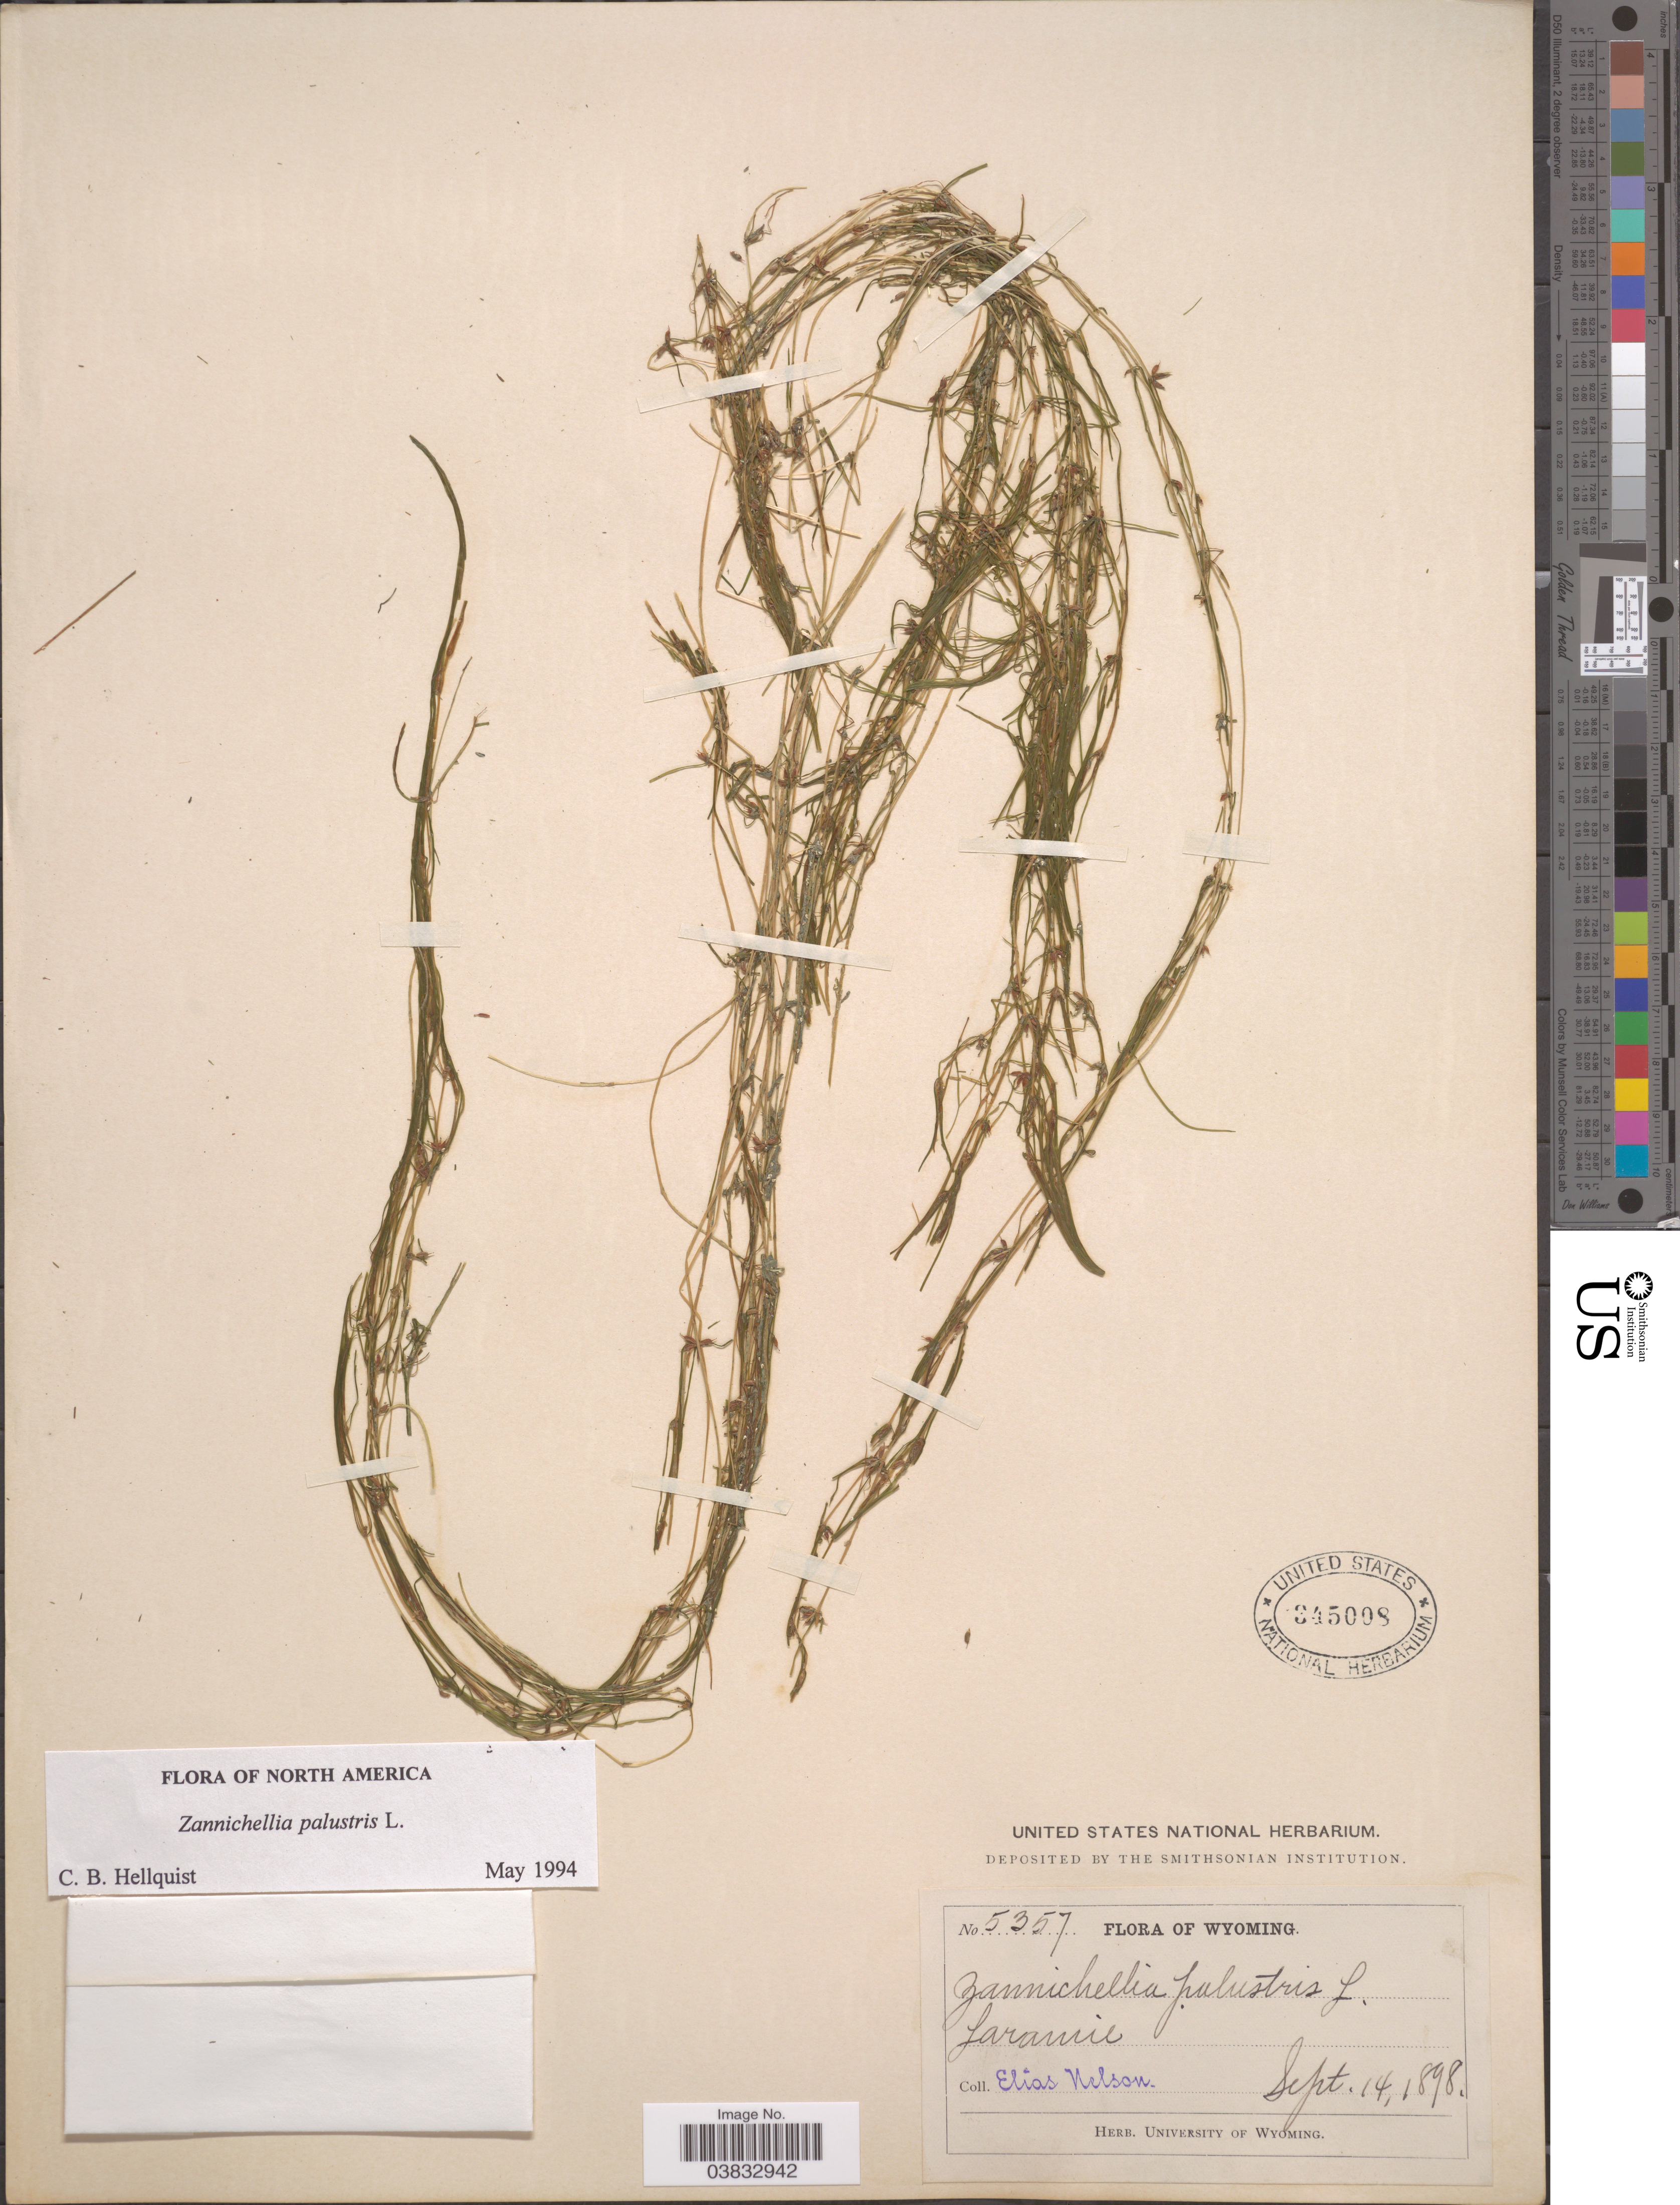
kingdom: Plantae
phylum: Tracheophyta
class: Liliopsida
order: Alismatales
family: Potamogetonaceae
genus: Zannichellia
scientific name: Zannichellia palustris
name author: L.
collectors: E. Nelson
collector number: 5357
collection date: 1898-09-14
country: United States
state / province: Wyoming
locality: Laramie.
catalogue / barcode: US 345008